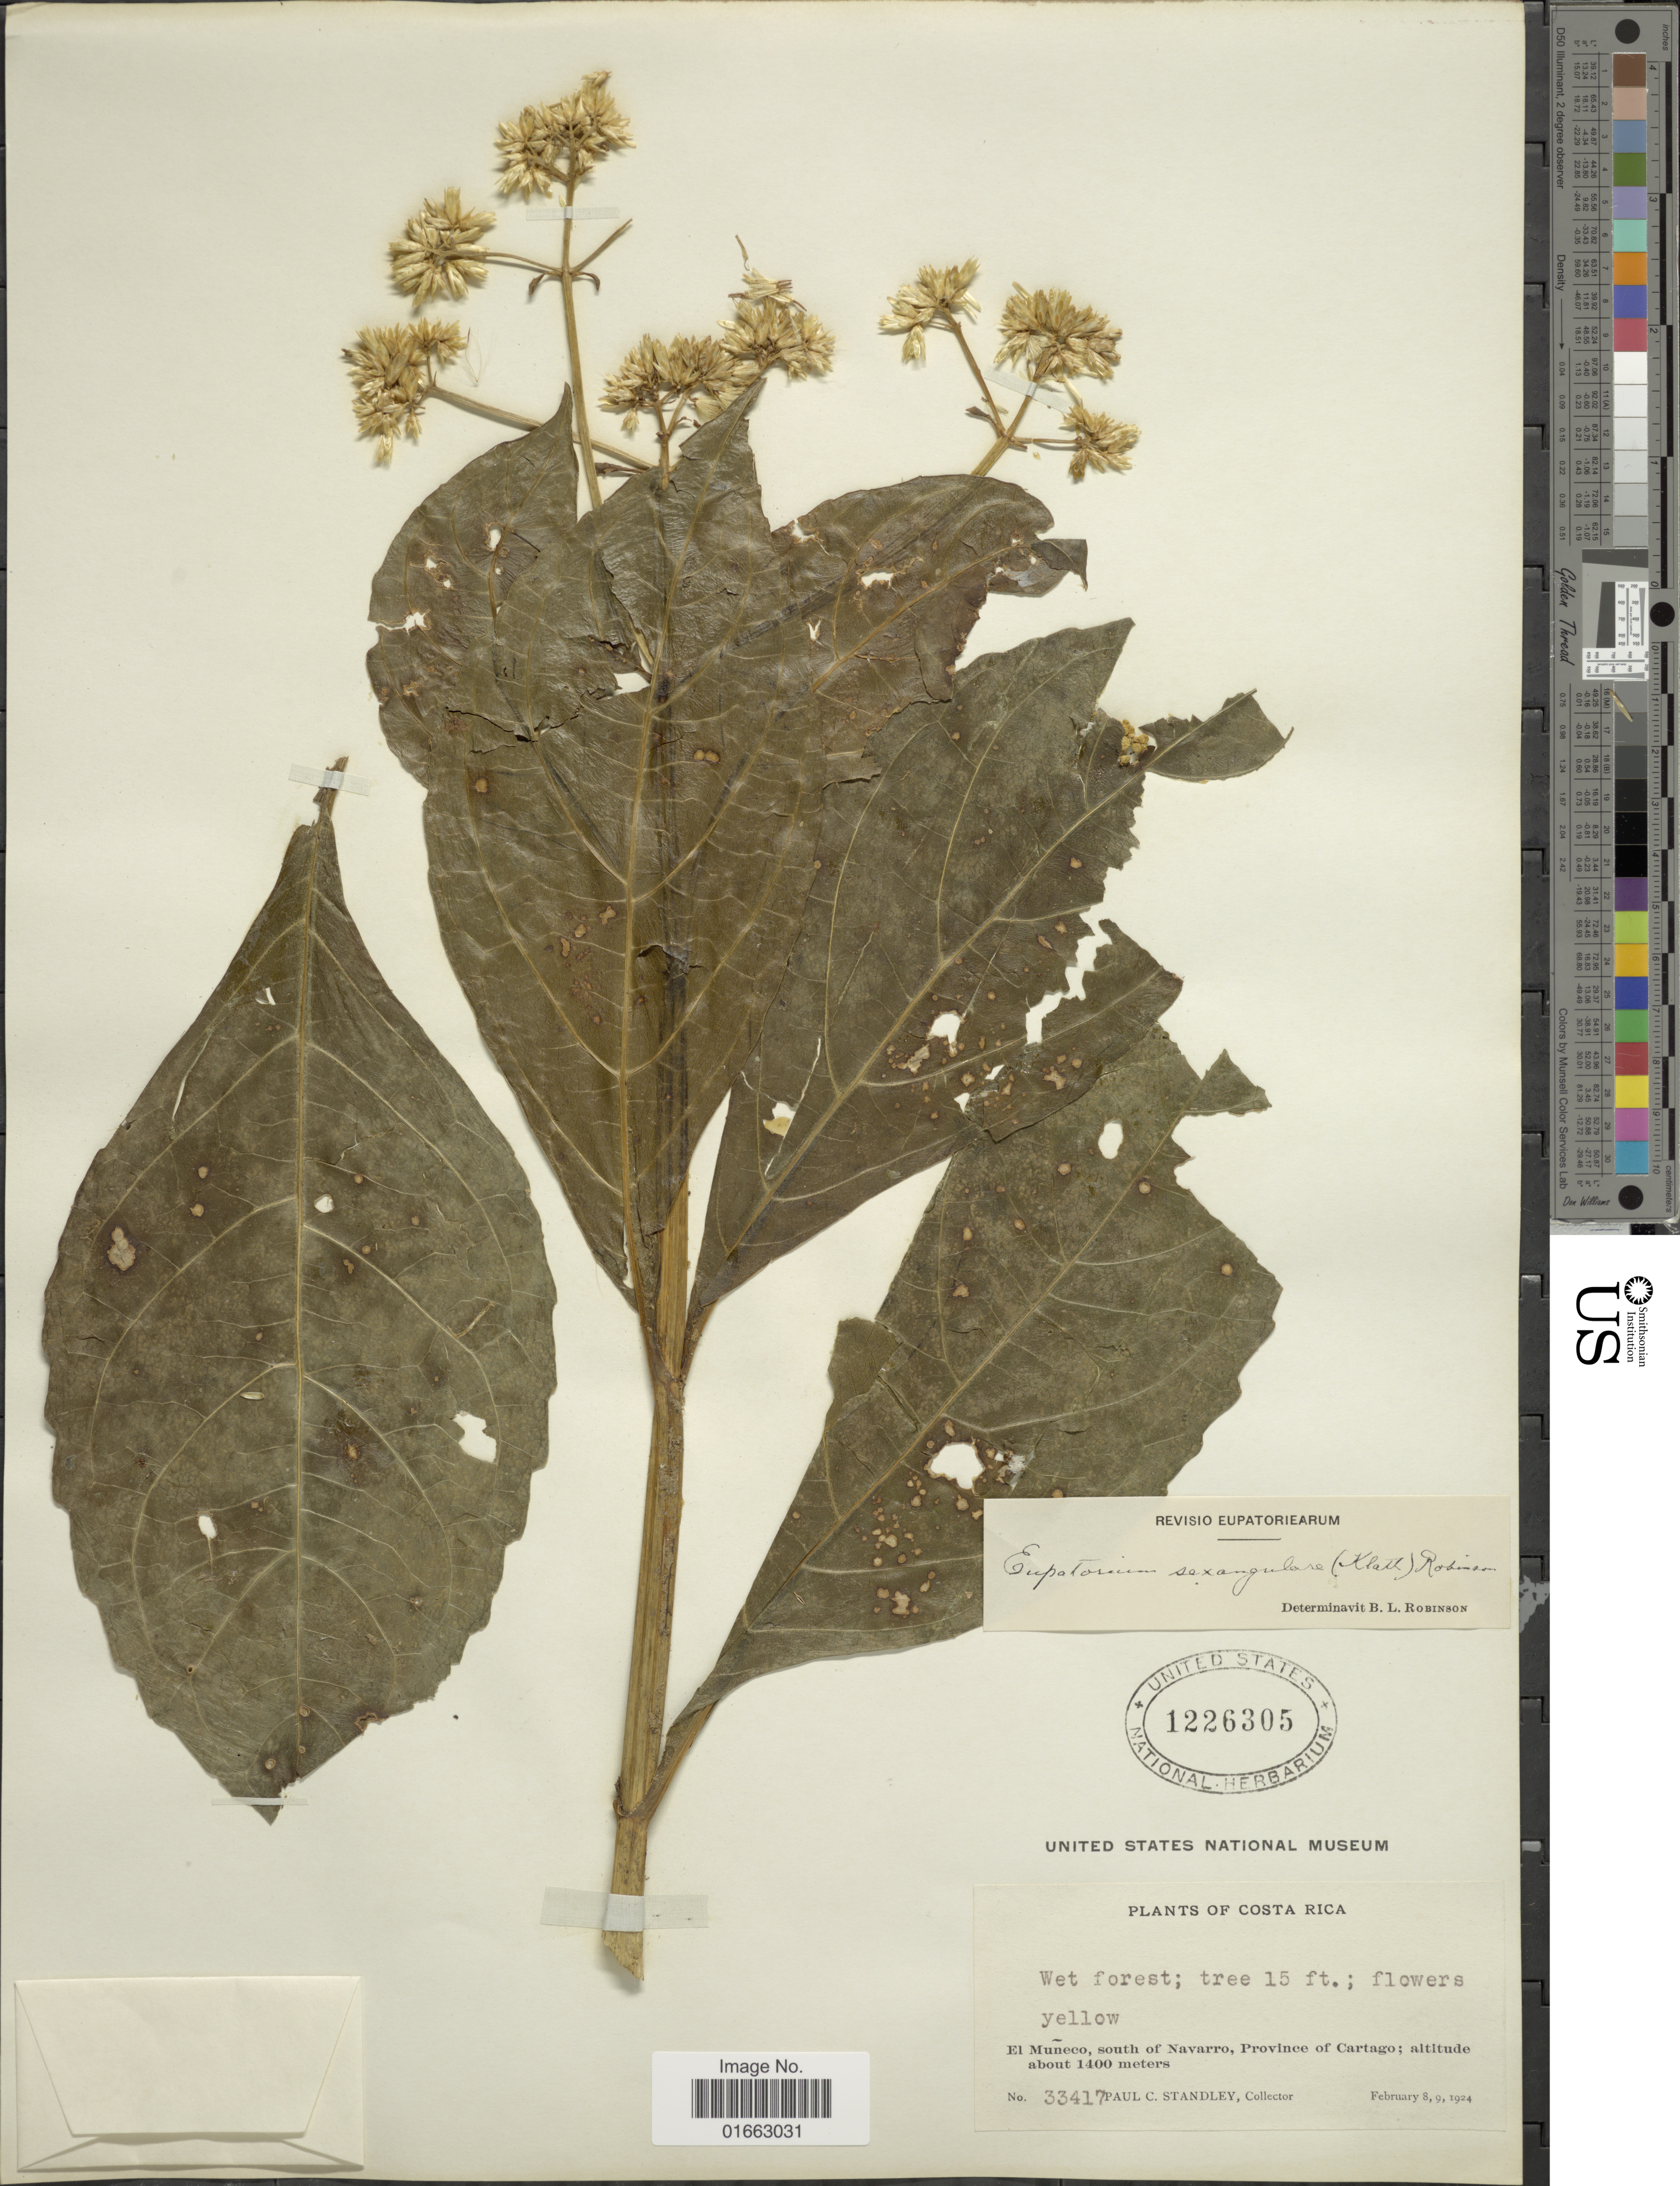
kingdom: Plantae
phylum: Tracheophyta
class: Magnoliopsida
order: Asterales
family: Asteraceae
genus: Critonia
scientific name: Critonia sexangularis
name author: (Klatt) R.M. King & H. Rob.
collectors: P. C. Standley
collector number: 33417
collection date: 1924-02-08/1924-02-09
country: Costa Rica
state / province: Cartago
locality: El Muñeco, south of Navarro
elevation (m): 1400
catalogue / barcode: US 1226305